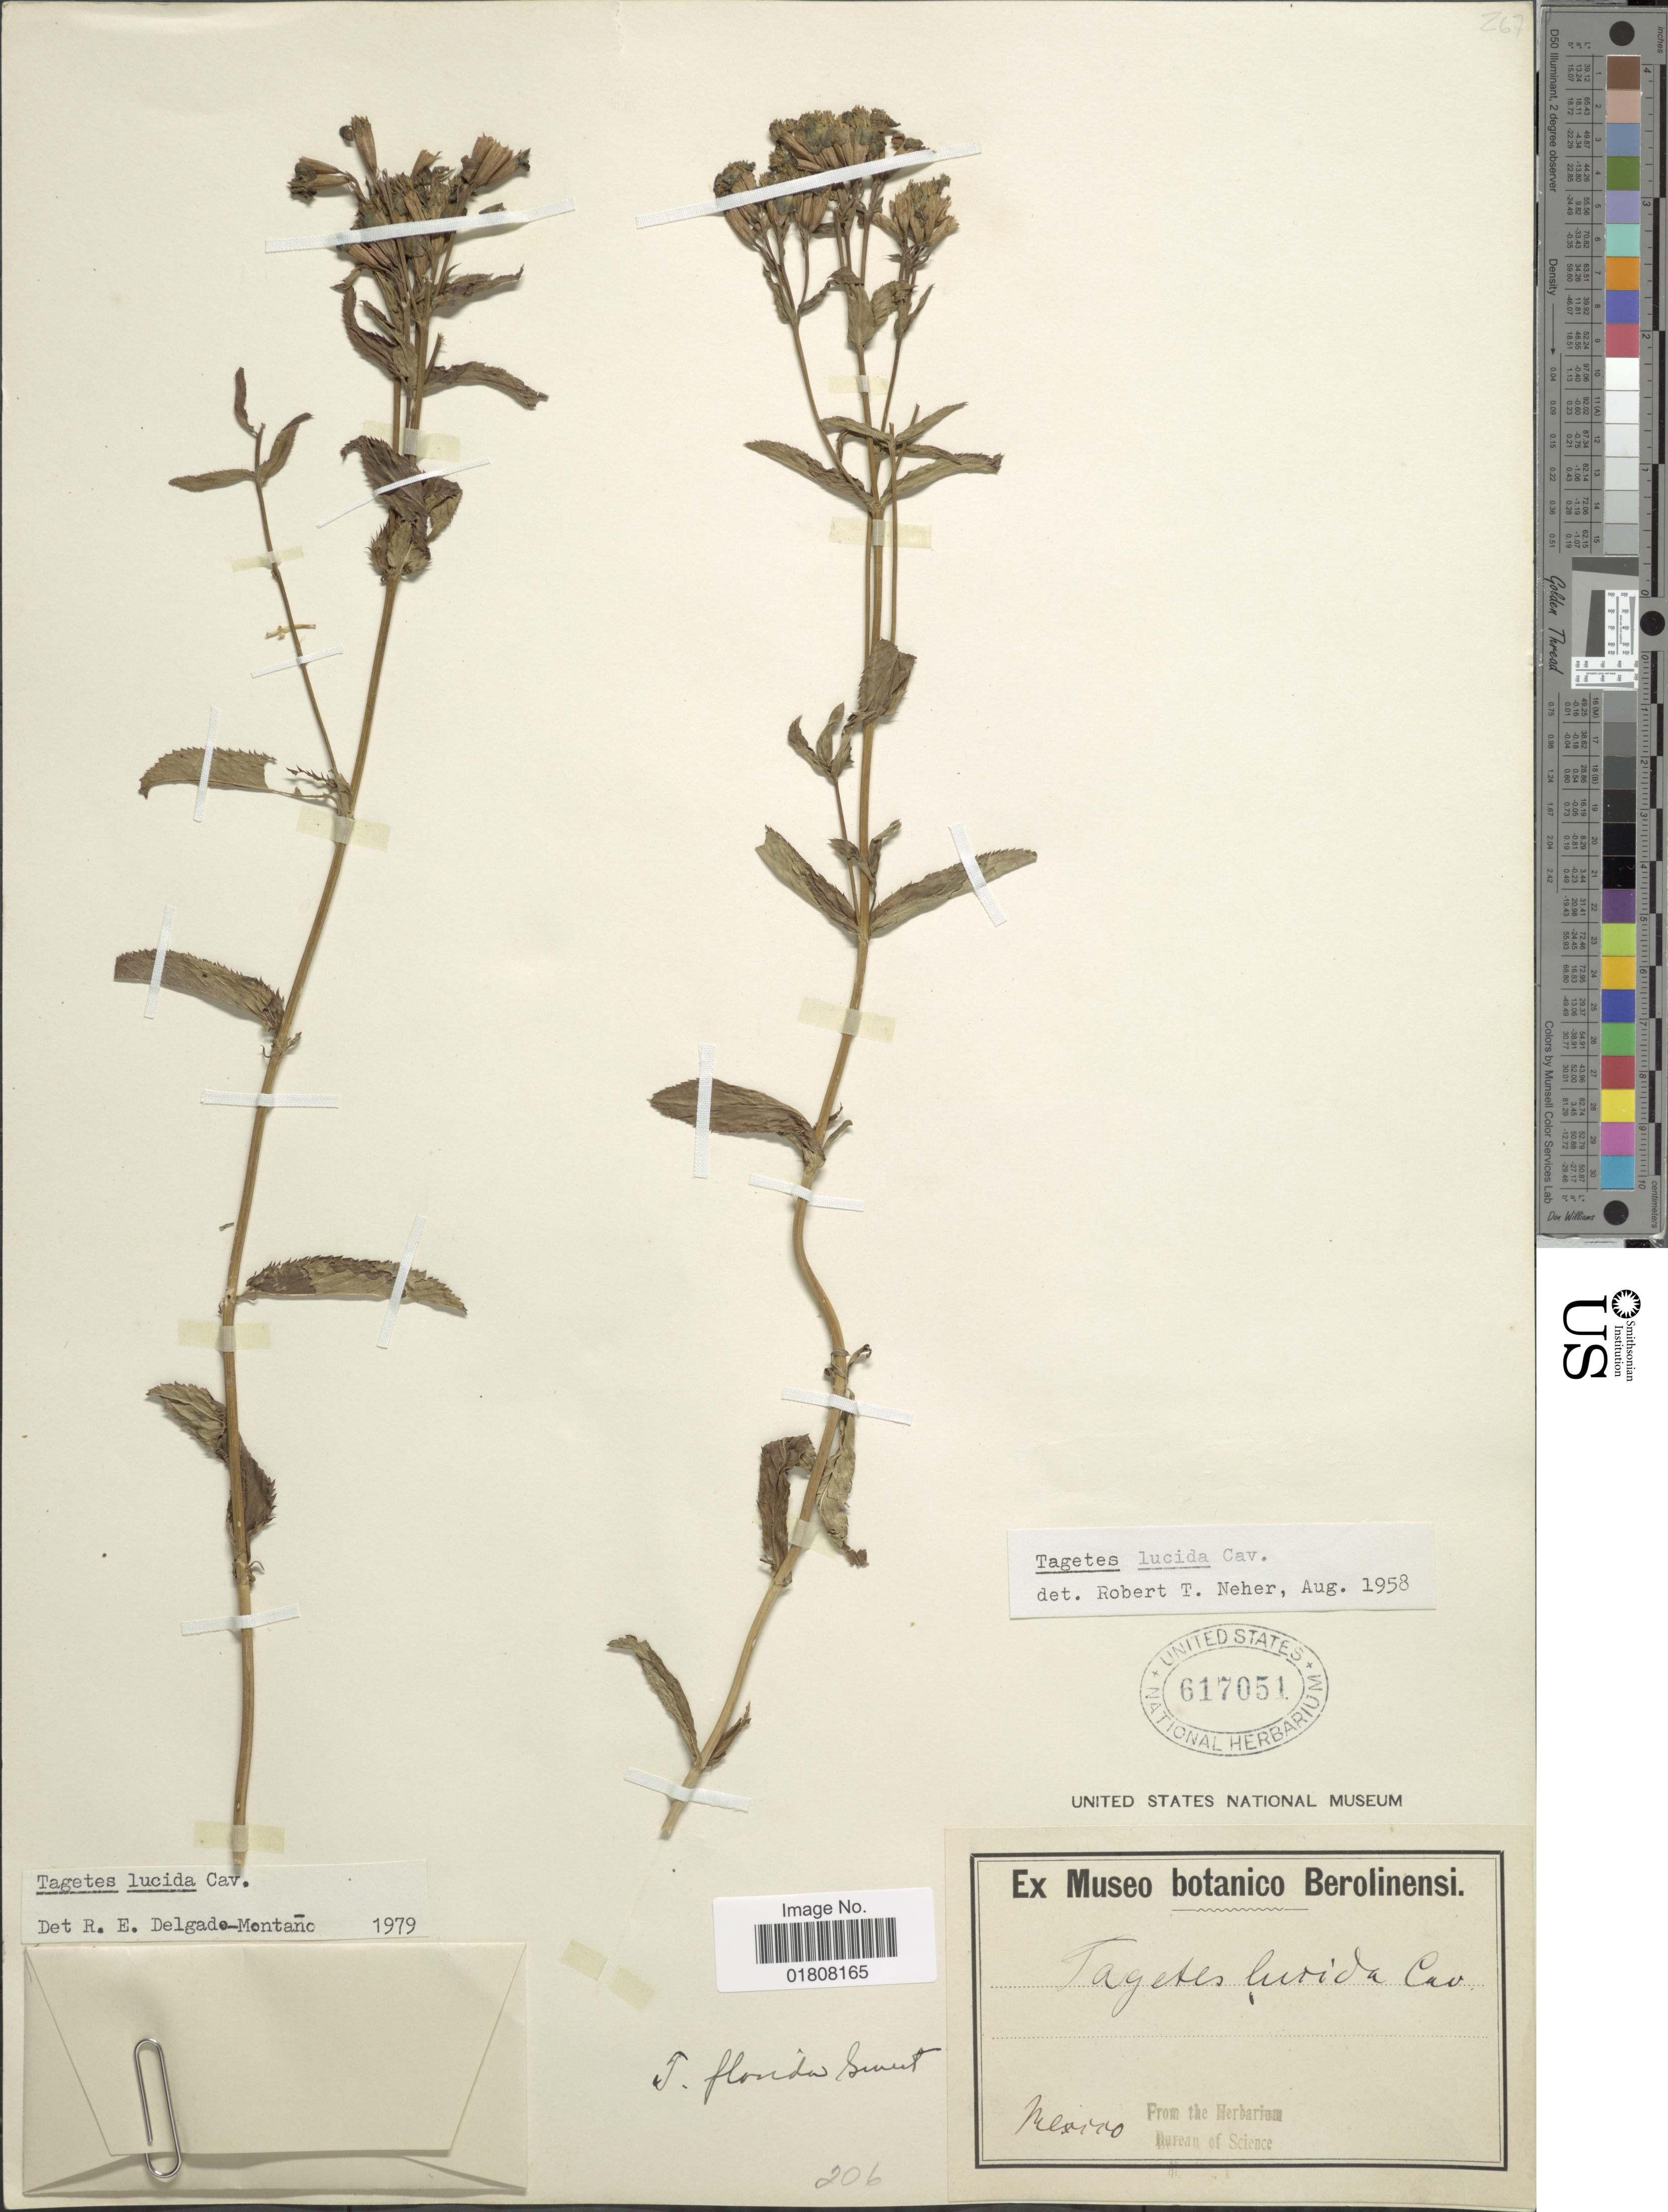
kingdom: Plantae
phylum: Tracheophyta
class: Magnoliopsida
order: Asterales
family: Asteraceae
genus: Tagetes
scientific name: Tagetes lucida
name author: Cav.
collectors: ex Museo Botanico Berolinensi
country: Mexico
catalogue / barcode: US 617051